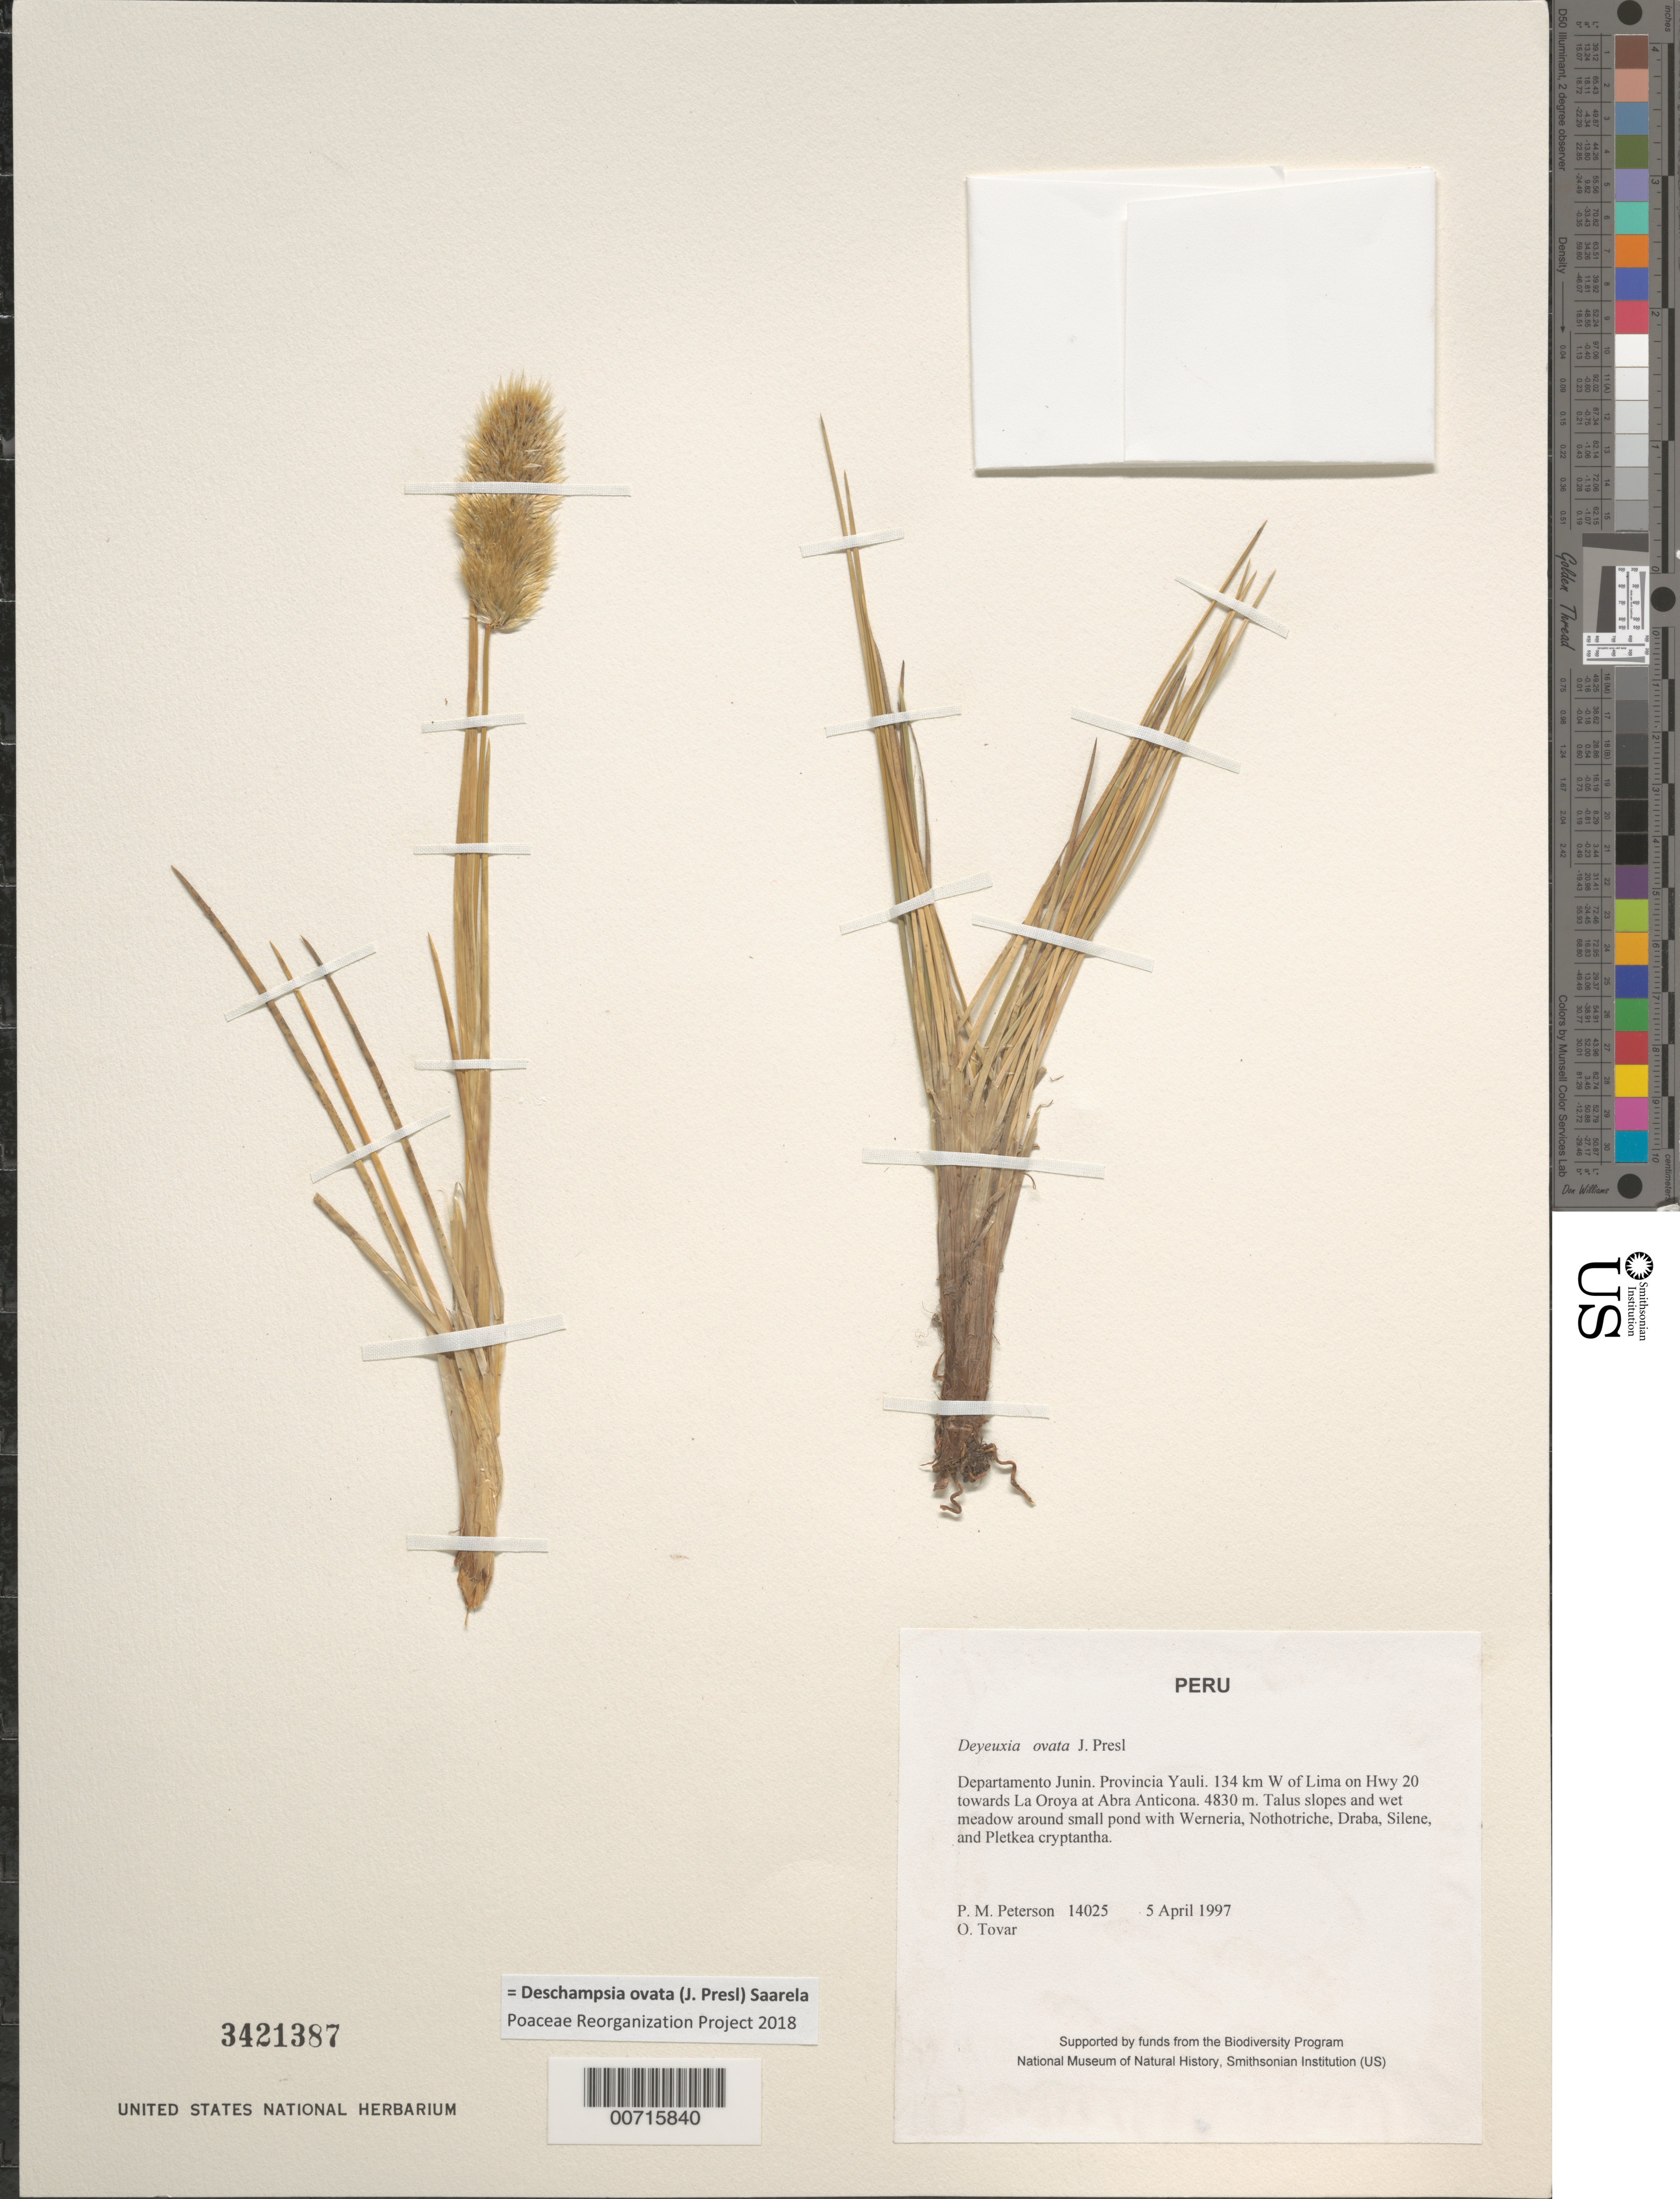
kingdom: Plantae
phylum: Tracheophyta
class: Liliopsida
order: Poales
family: Poaceae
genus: Deschampsia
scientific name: Deschampsia ovata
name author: (J. Presl) Saarela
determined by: Poaceae Reorganization Project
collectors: P. M. Peterson & Ó. Tovar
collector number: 14025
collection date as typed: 05 Apr 1997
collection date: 1997-04-05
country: Peru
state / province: Junín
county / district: Yauli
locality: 134 km W of Lima on Hwy 20 towards La Oroya at Abra Anticona.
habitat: Talus slopes and wet meadow around small pond with Werneria, Nothotriche, Draba, Silene, and Pletkea cryptantha.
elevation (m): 4830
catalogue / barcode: US 3421387